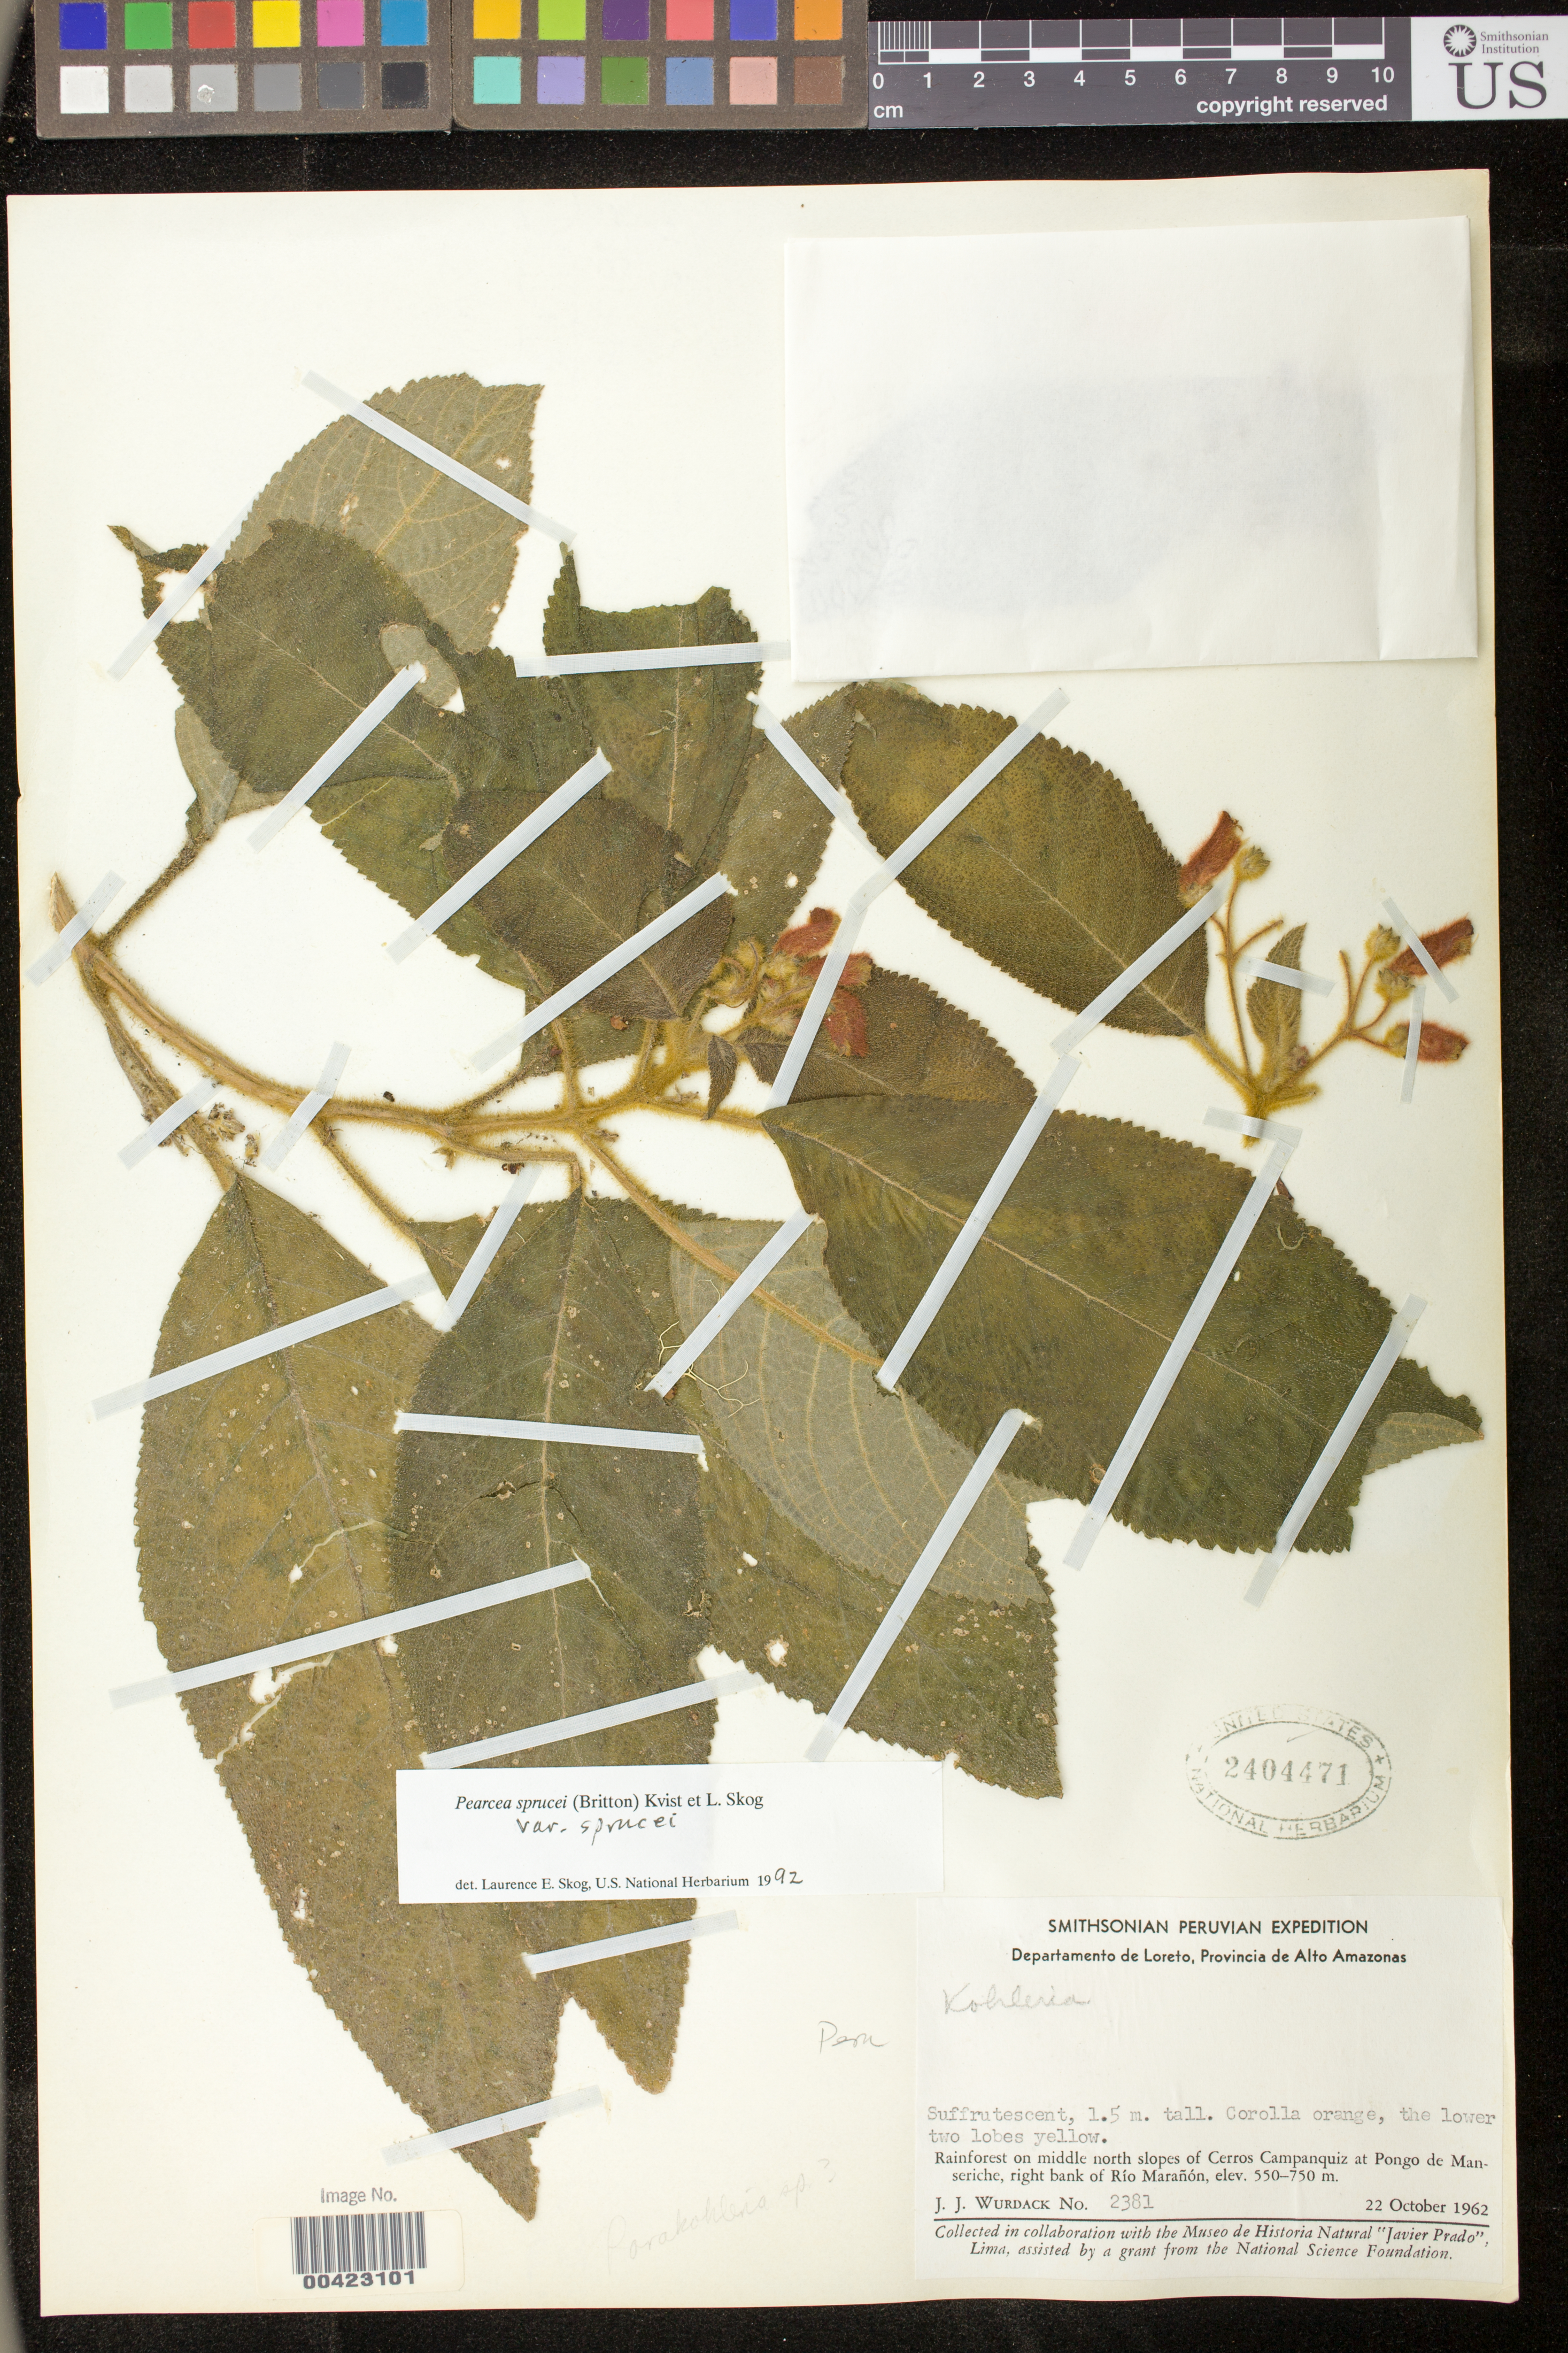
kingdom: Plantae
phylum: Tracheophyta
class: Magnoliopsida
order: Lamiales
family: Gesneriaceae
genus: Pearcea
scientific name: Pearcea sprucei var. sprucei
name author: (Britton ex Rusby) L.P. Kvist & L.E. Skog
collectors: J. J. Wurdack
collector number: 2381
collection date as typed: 22 Oct 1962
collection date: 1962-10-22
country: Peru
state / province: Loreto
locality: Alto Amazonas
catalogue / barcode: US 2404471